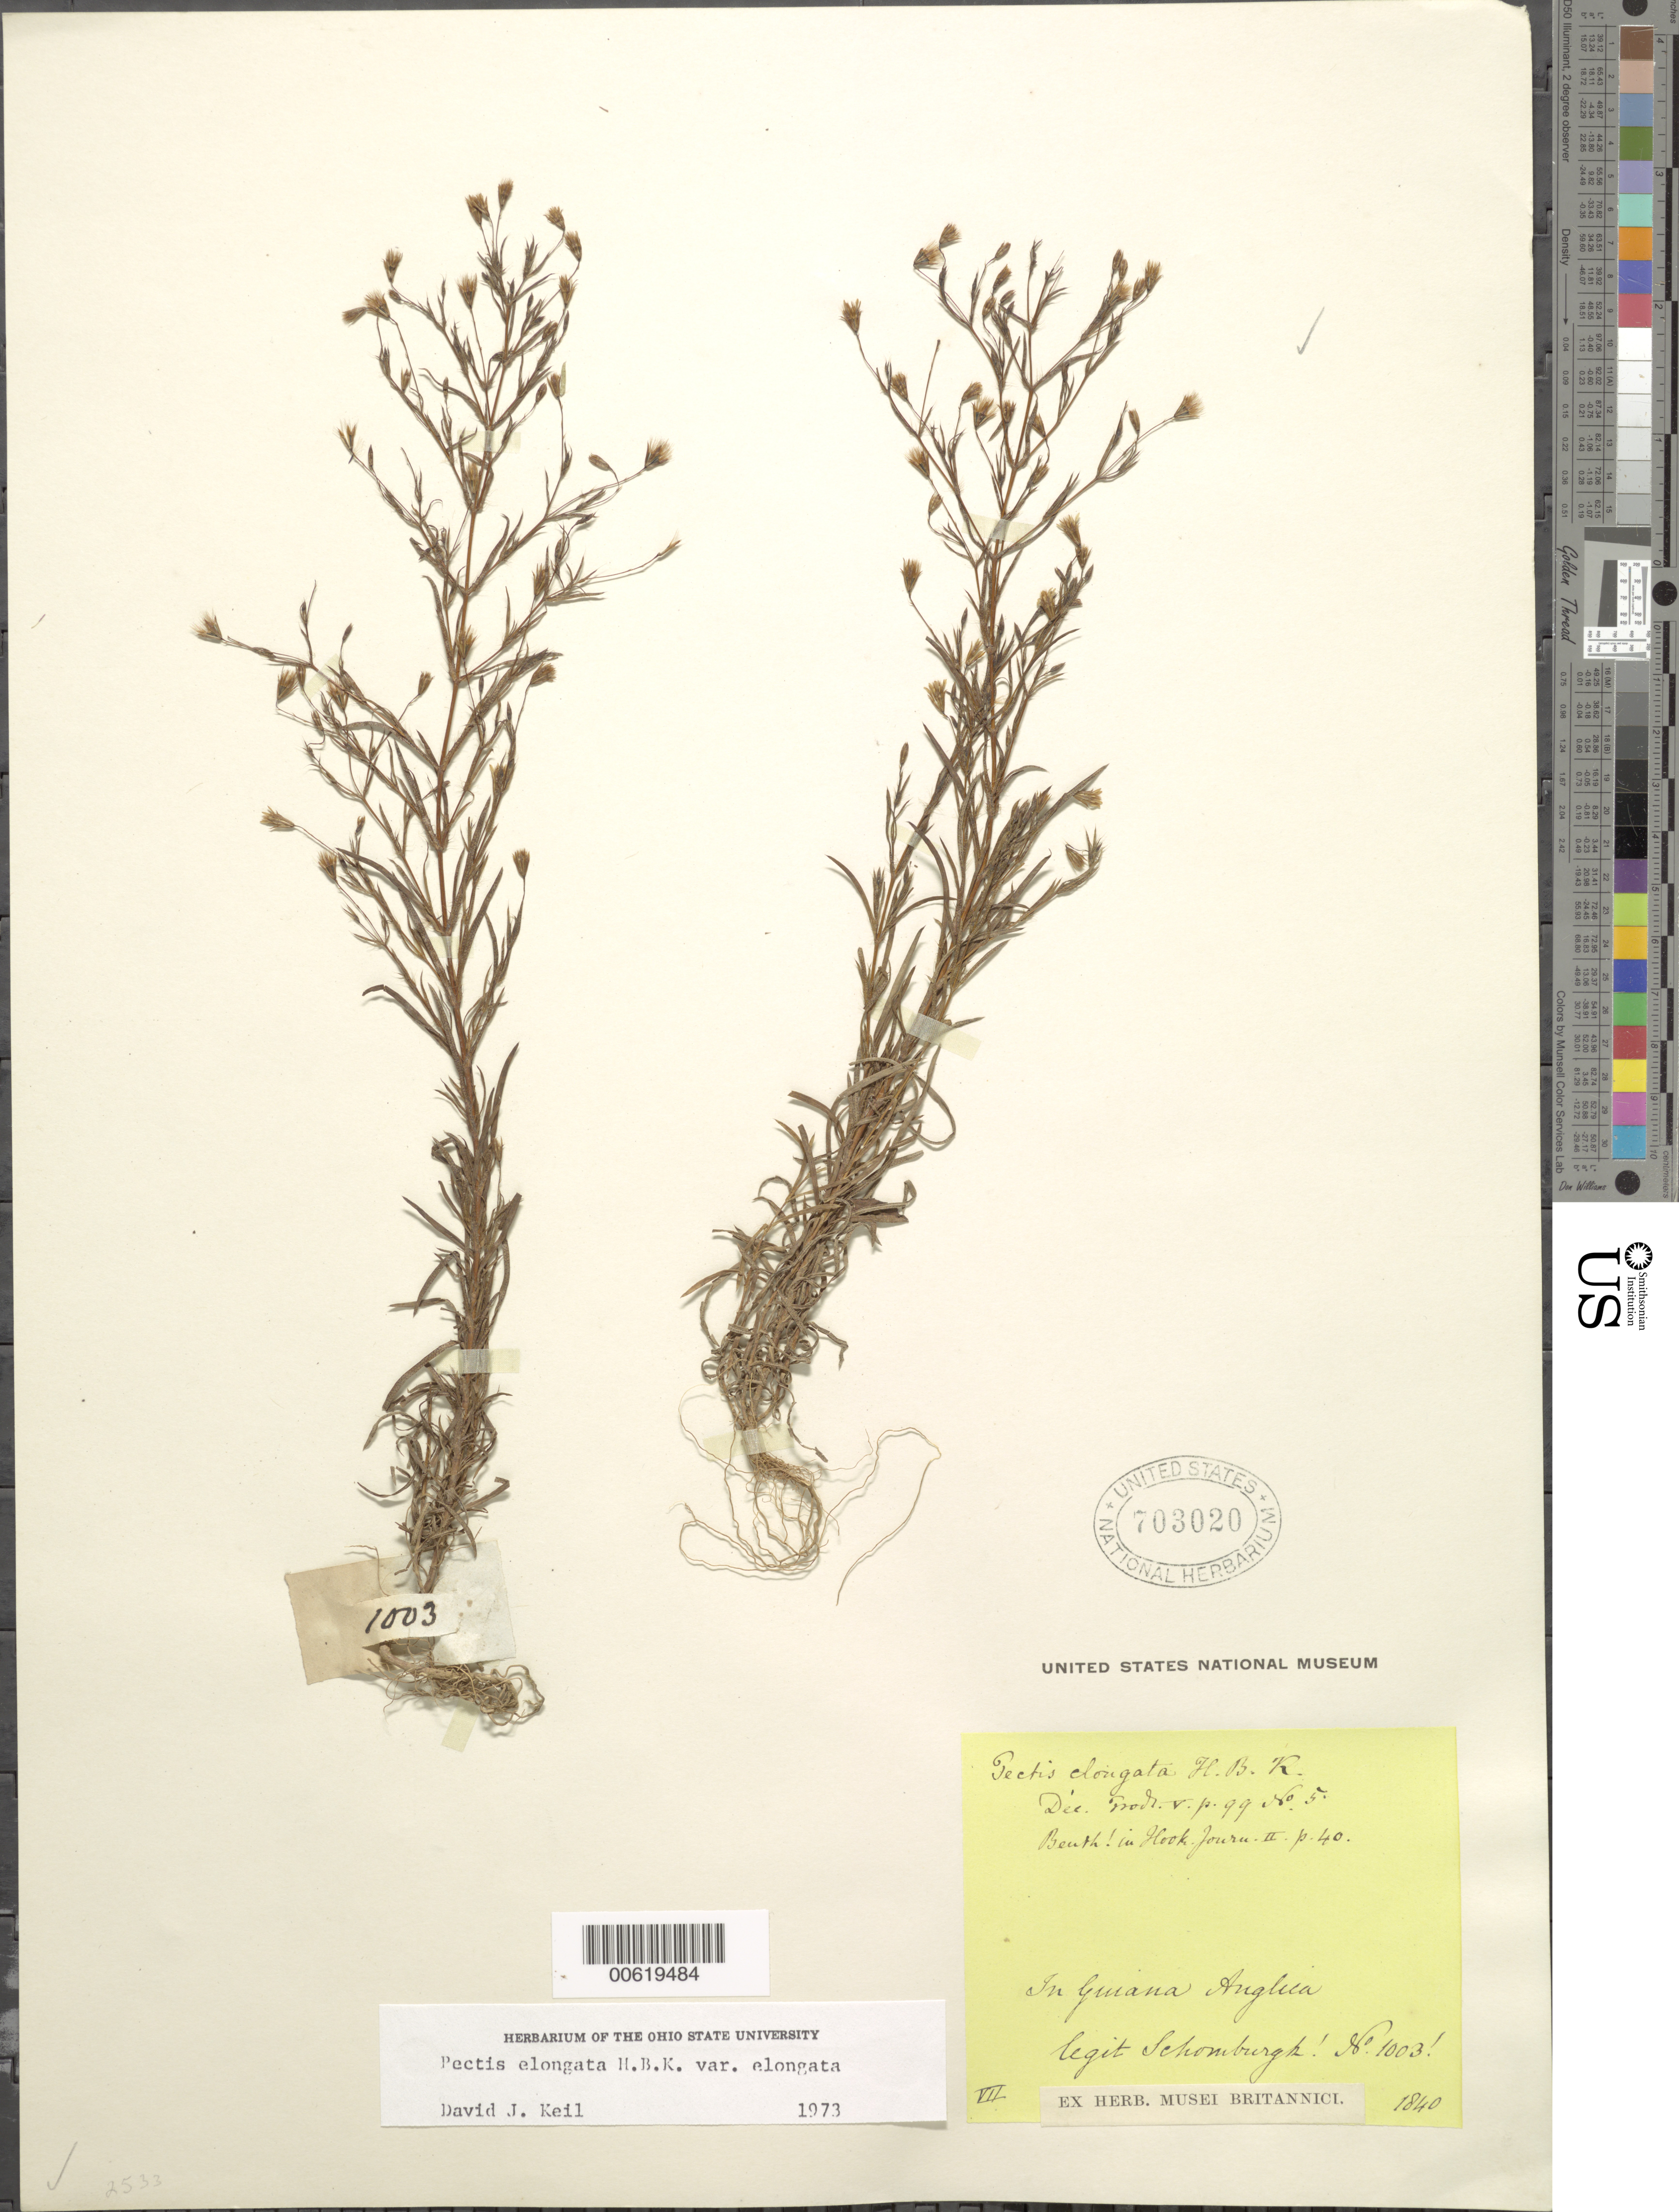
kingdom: Plantae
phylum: Tracheophyta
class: Magnoliopsida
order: Asterales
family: Asteraceae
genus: Pectis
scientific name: Pectis elongata var. elongata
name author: Kunth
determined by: Keil, D. J.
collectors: R. H. Schomburgk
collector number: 1003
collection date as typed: July 1840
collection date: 1840-07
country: Guyana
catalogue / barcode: US 703020